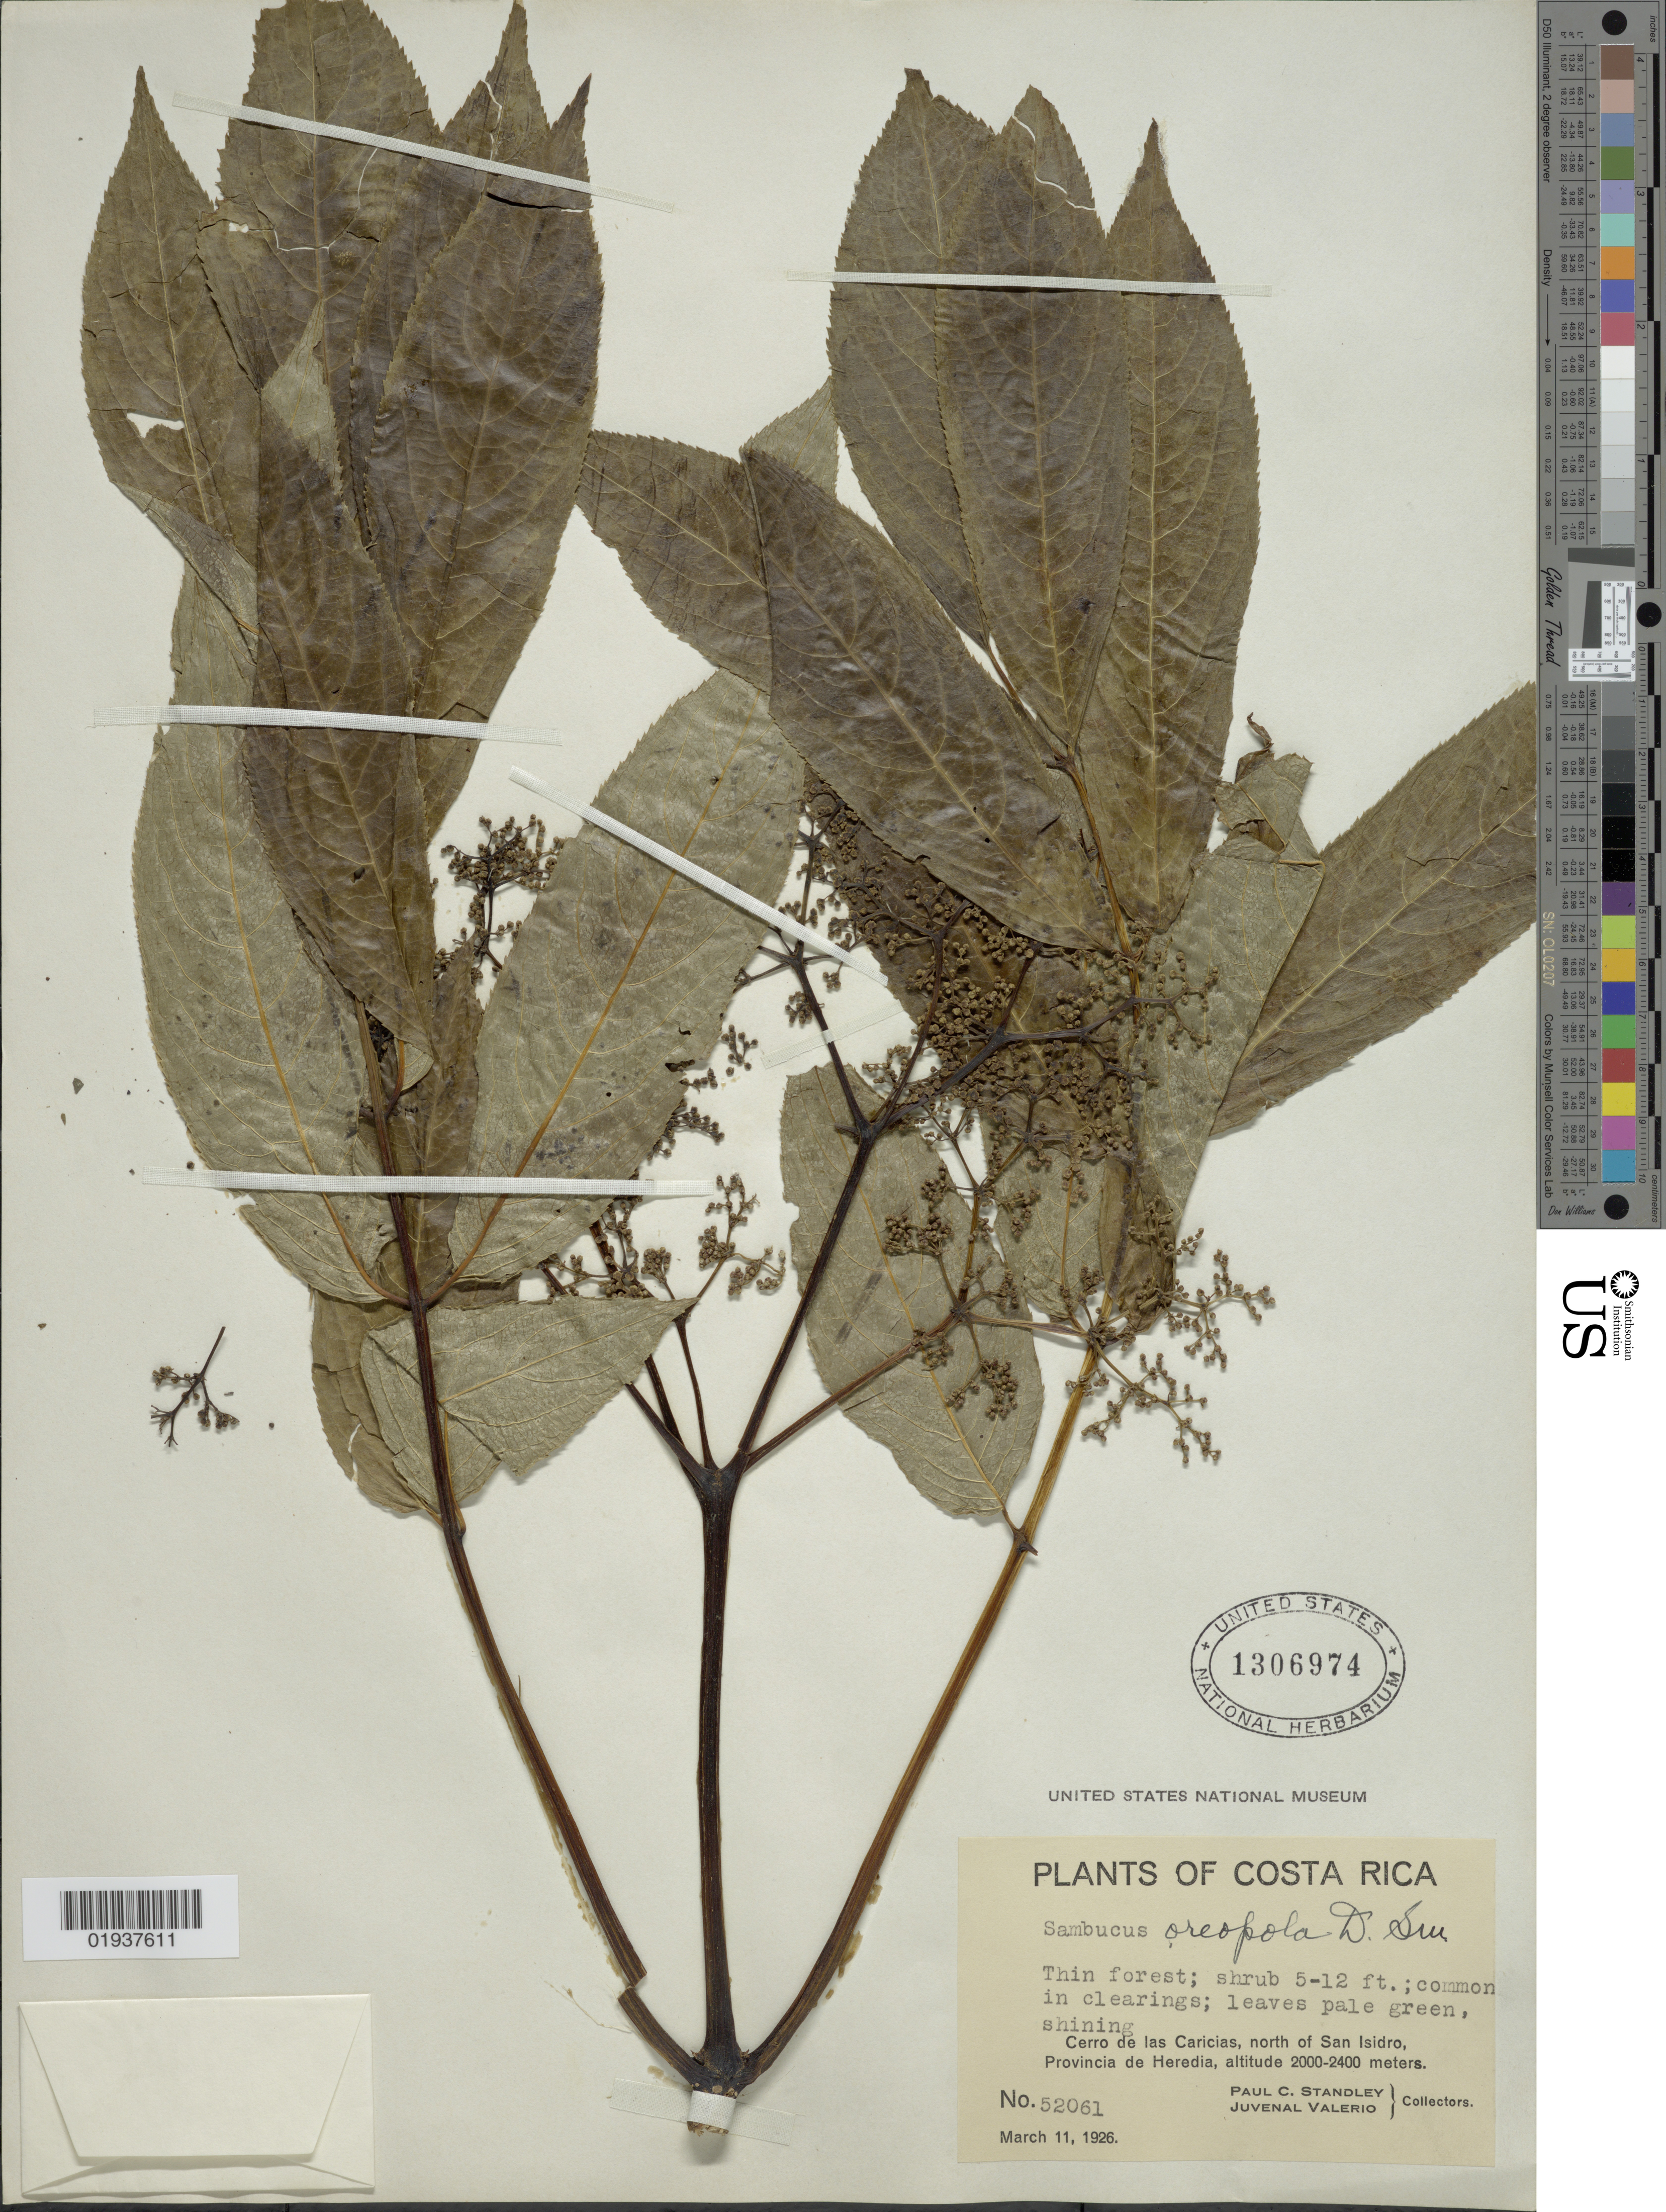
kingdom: Plantae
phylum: Tracheophyta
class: Magnoliopsida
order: Dipsacales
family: Viburnaceae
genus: Sambucus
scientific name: Sambucus oreopola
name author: Donn. Sm.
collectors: P. C. Standley & J. Valerio R.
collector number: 52061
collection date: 1926-03-11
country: Costa Rica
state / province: Heredia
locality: Cerro de las Caricias, north of San Isidro.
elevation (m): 2000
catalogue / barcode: US 1306974